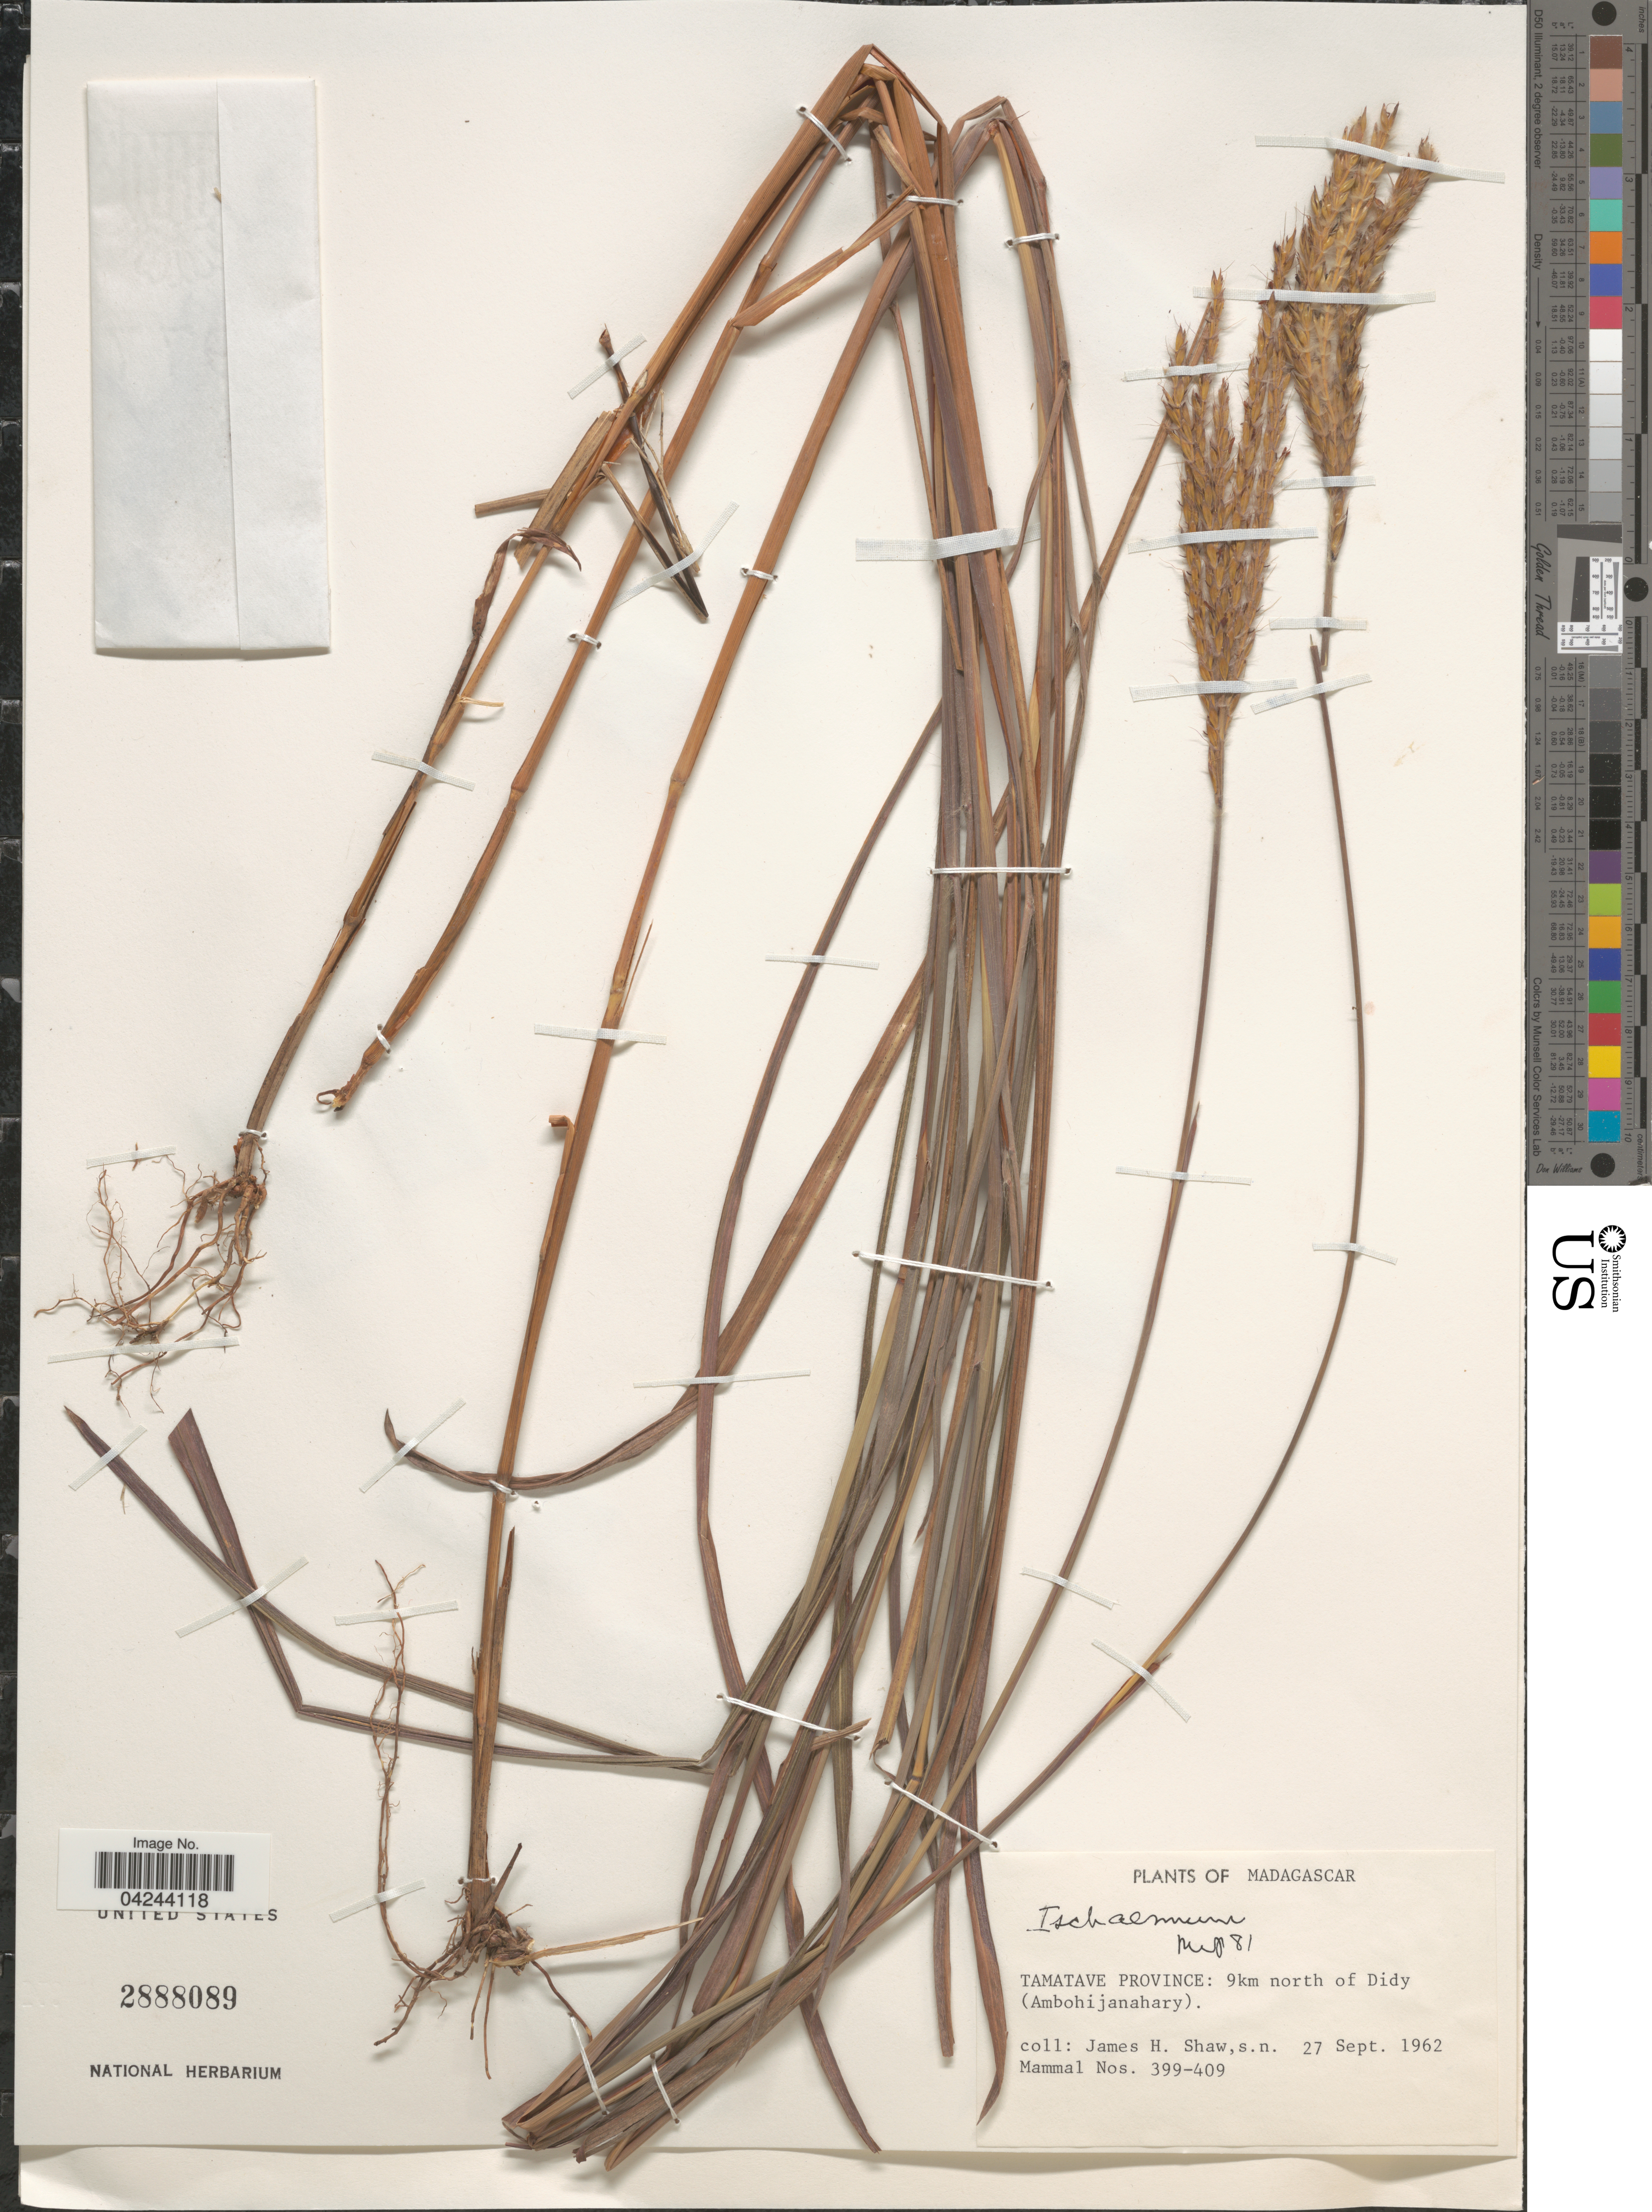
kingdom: Plantae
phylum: Tracheophyta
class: Liliopsida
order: Poales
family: Poaceae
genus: Ischaemum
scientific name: Ischaemum sp.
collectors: J. H. Shaw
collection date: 1962-09-27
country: Madagascar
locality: Tamatave Province: 9km north of Didy (Ambohijanahary).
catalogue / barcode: US 2888089